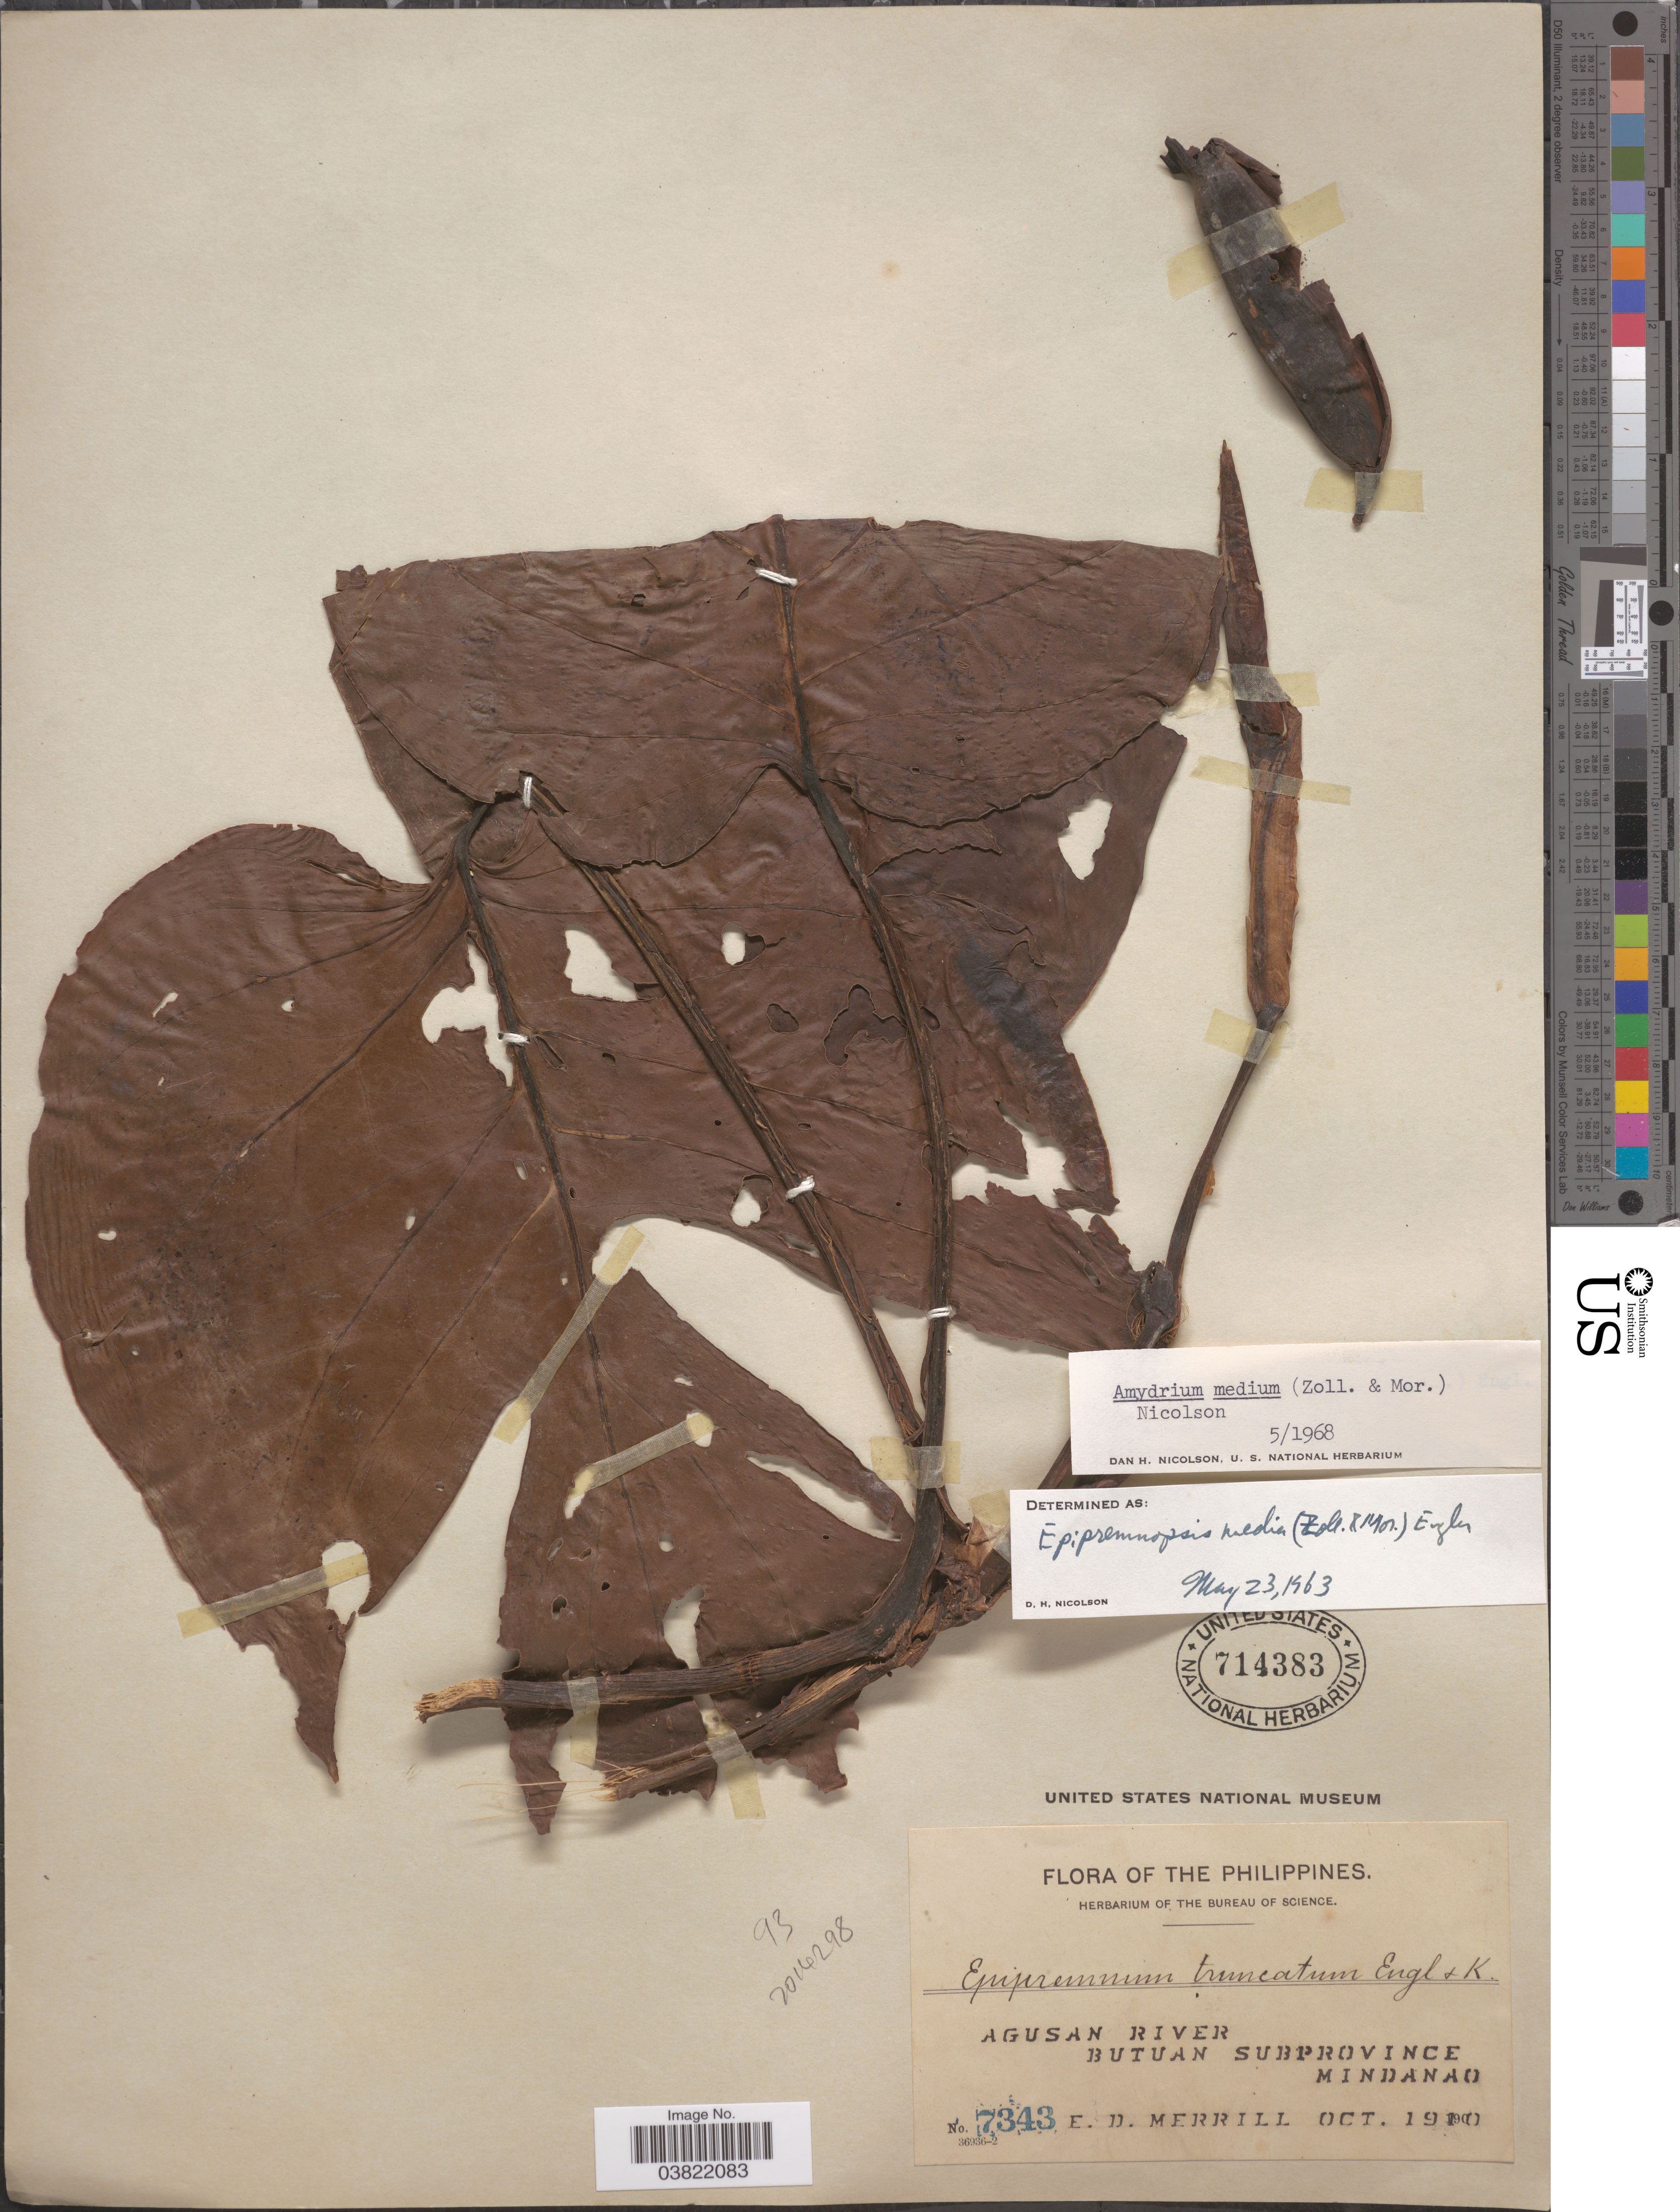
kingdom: Plantae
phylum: Tracheophyta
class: Liliopsida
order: Alismatales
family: Araceae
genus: Amydrium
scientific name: Amydrium medium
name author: (Zoll. & Moritzi) Nicolson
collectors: E. D. Merrill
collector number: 7343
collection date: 1910-10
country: Philippines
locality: Agusan River, Butuan Subprovince, Mindanao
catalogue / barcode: US 714383